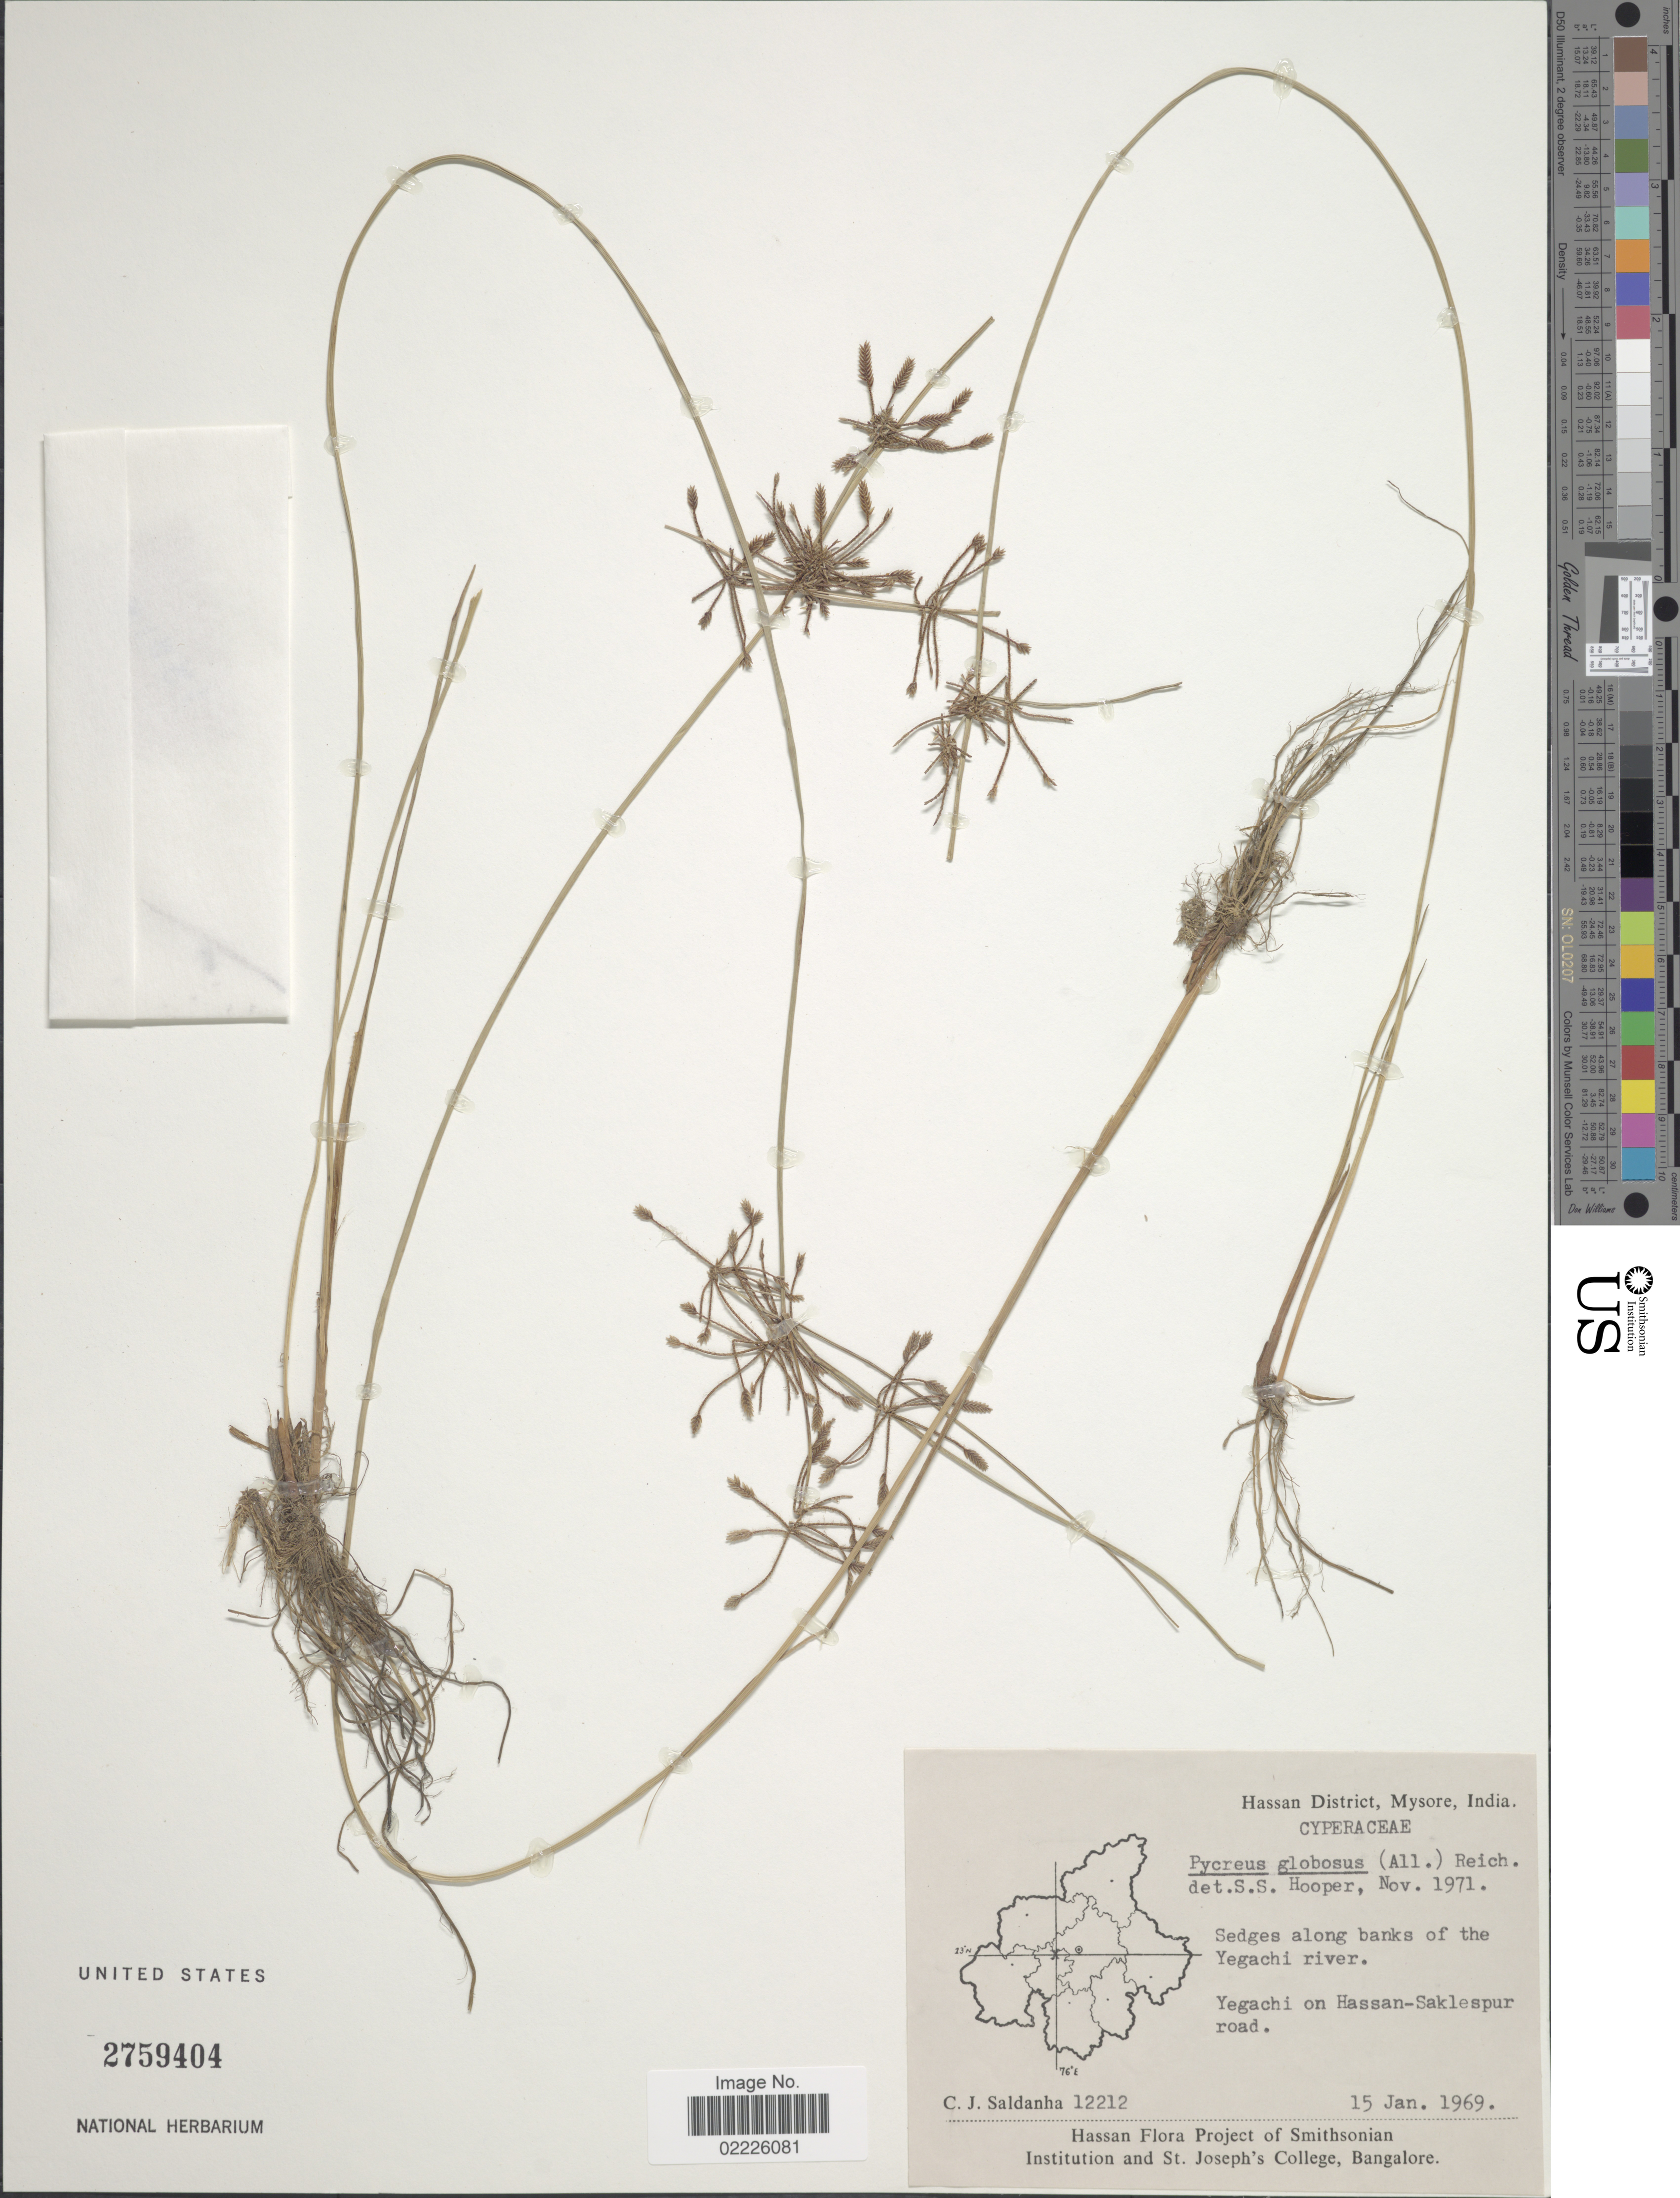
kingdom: Plantae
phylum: Tracheophyta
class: Liliopsida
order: Poales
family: Cyperaceae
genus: Cyperus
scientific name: Cyperus flavidus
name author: Retz.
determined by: Strong, Mark T., (BOT), Smithsonian Institution - National Museum of Natural History (UNITED STATES)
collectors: C. J. Saldanha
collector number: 12212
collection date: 1969-01-15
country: India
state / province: Karnataka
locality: Hassan District, Mysore, India, Yegachi on Hassan-Saklespur road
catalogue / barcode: US 2759404